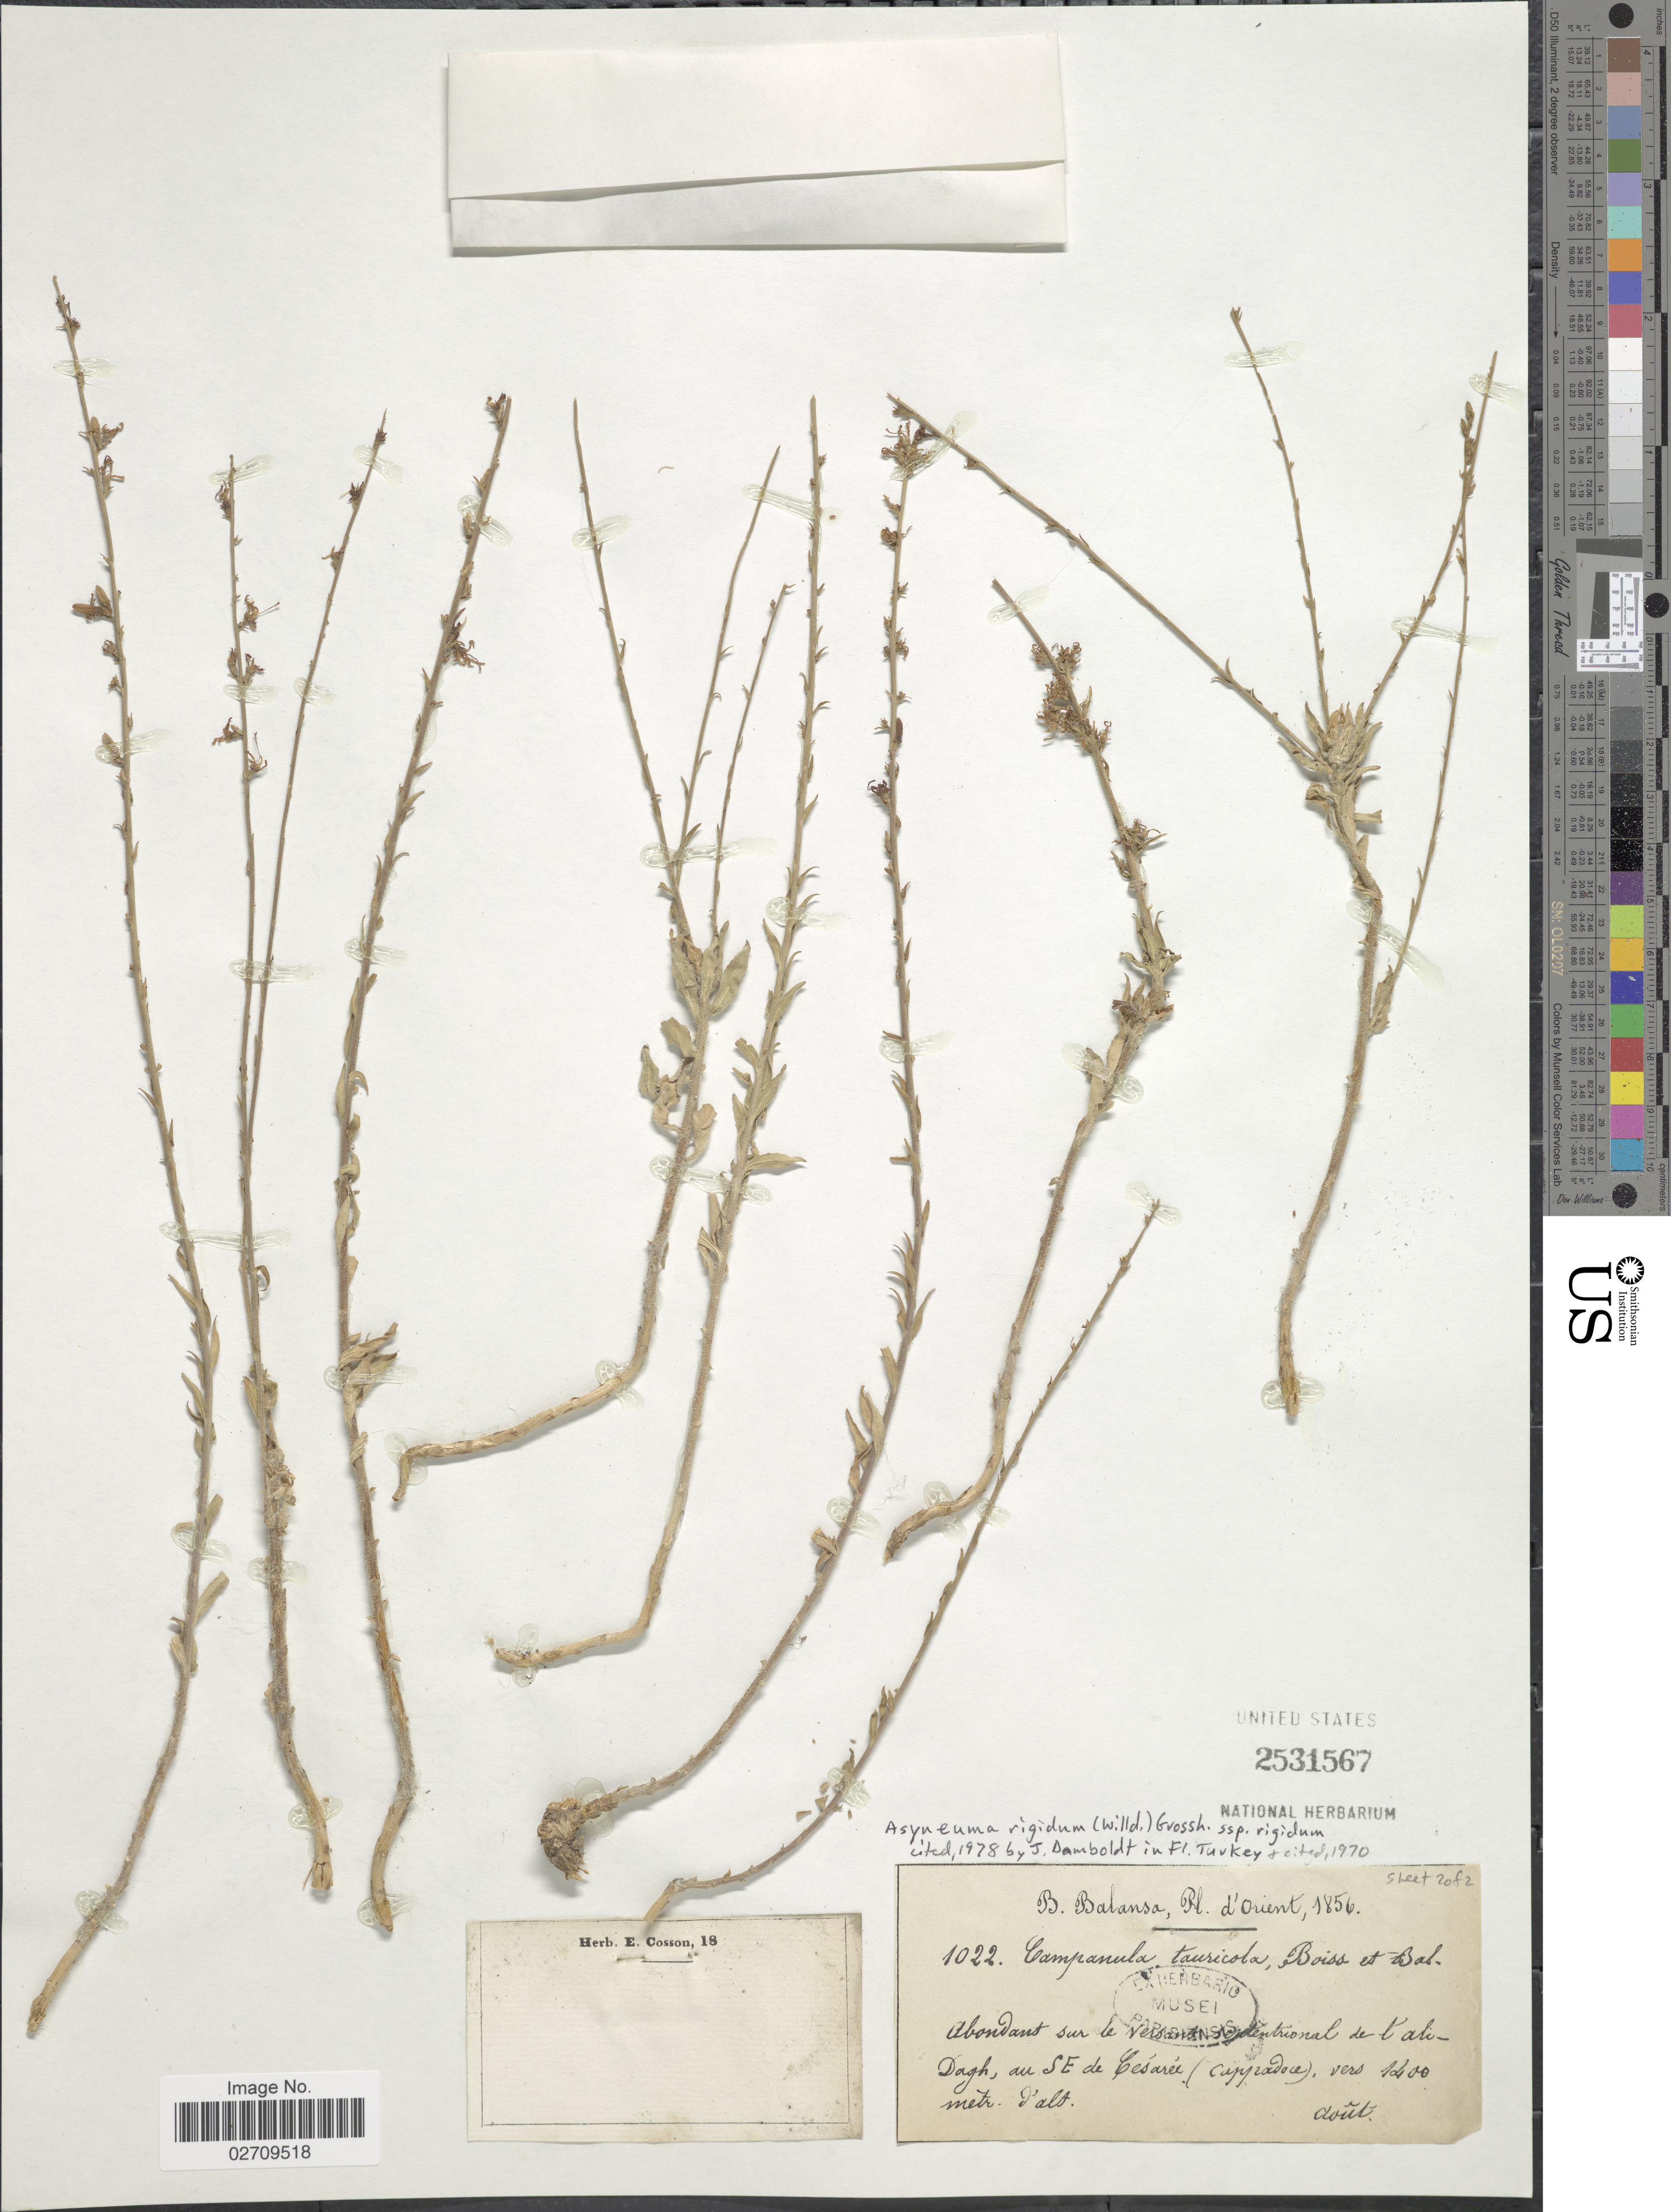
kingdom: Plantae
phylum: Tracheophyta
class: Magnoliopsida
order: Asterales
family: Campanulaceae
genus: Asyneuma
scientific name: Asyneuma rigidum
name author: (Willd.) Grossh.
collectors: B. Balansa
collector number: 1022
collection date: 1856-08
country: Turkey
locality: D'Orient, Abondant sar le versant septentrional de l'alidagh, au SE de Cesaree (cypradeoce) [interpreted]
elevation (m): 1400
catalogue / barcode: US 2531567